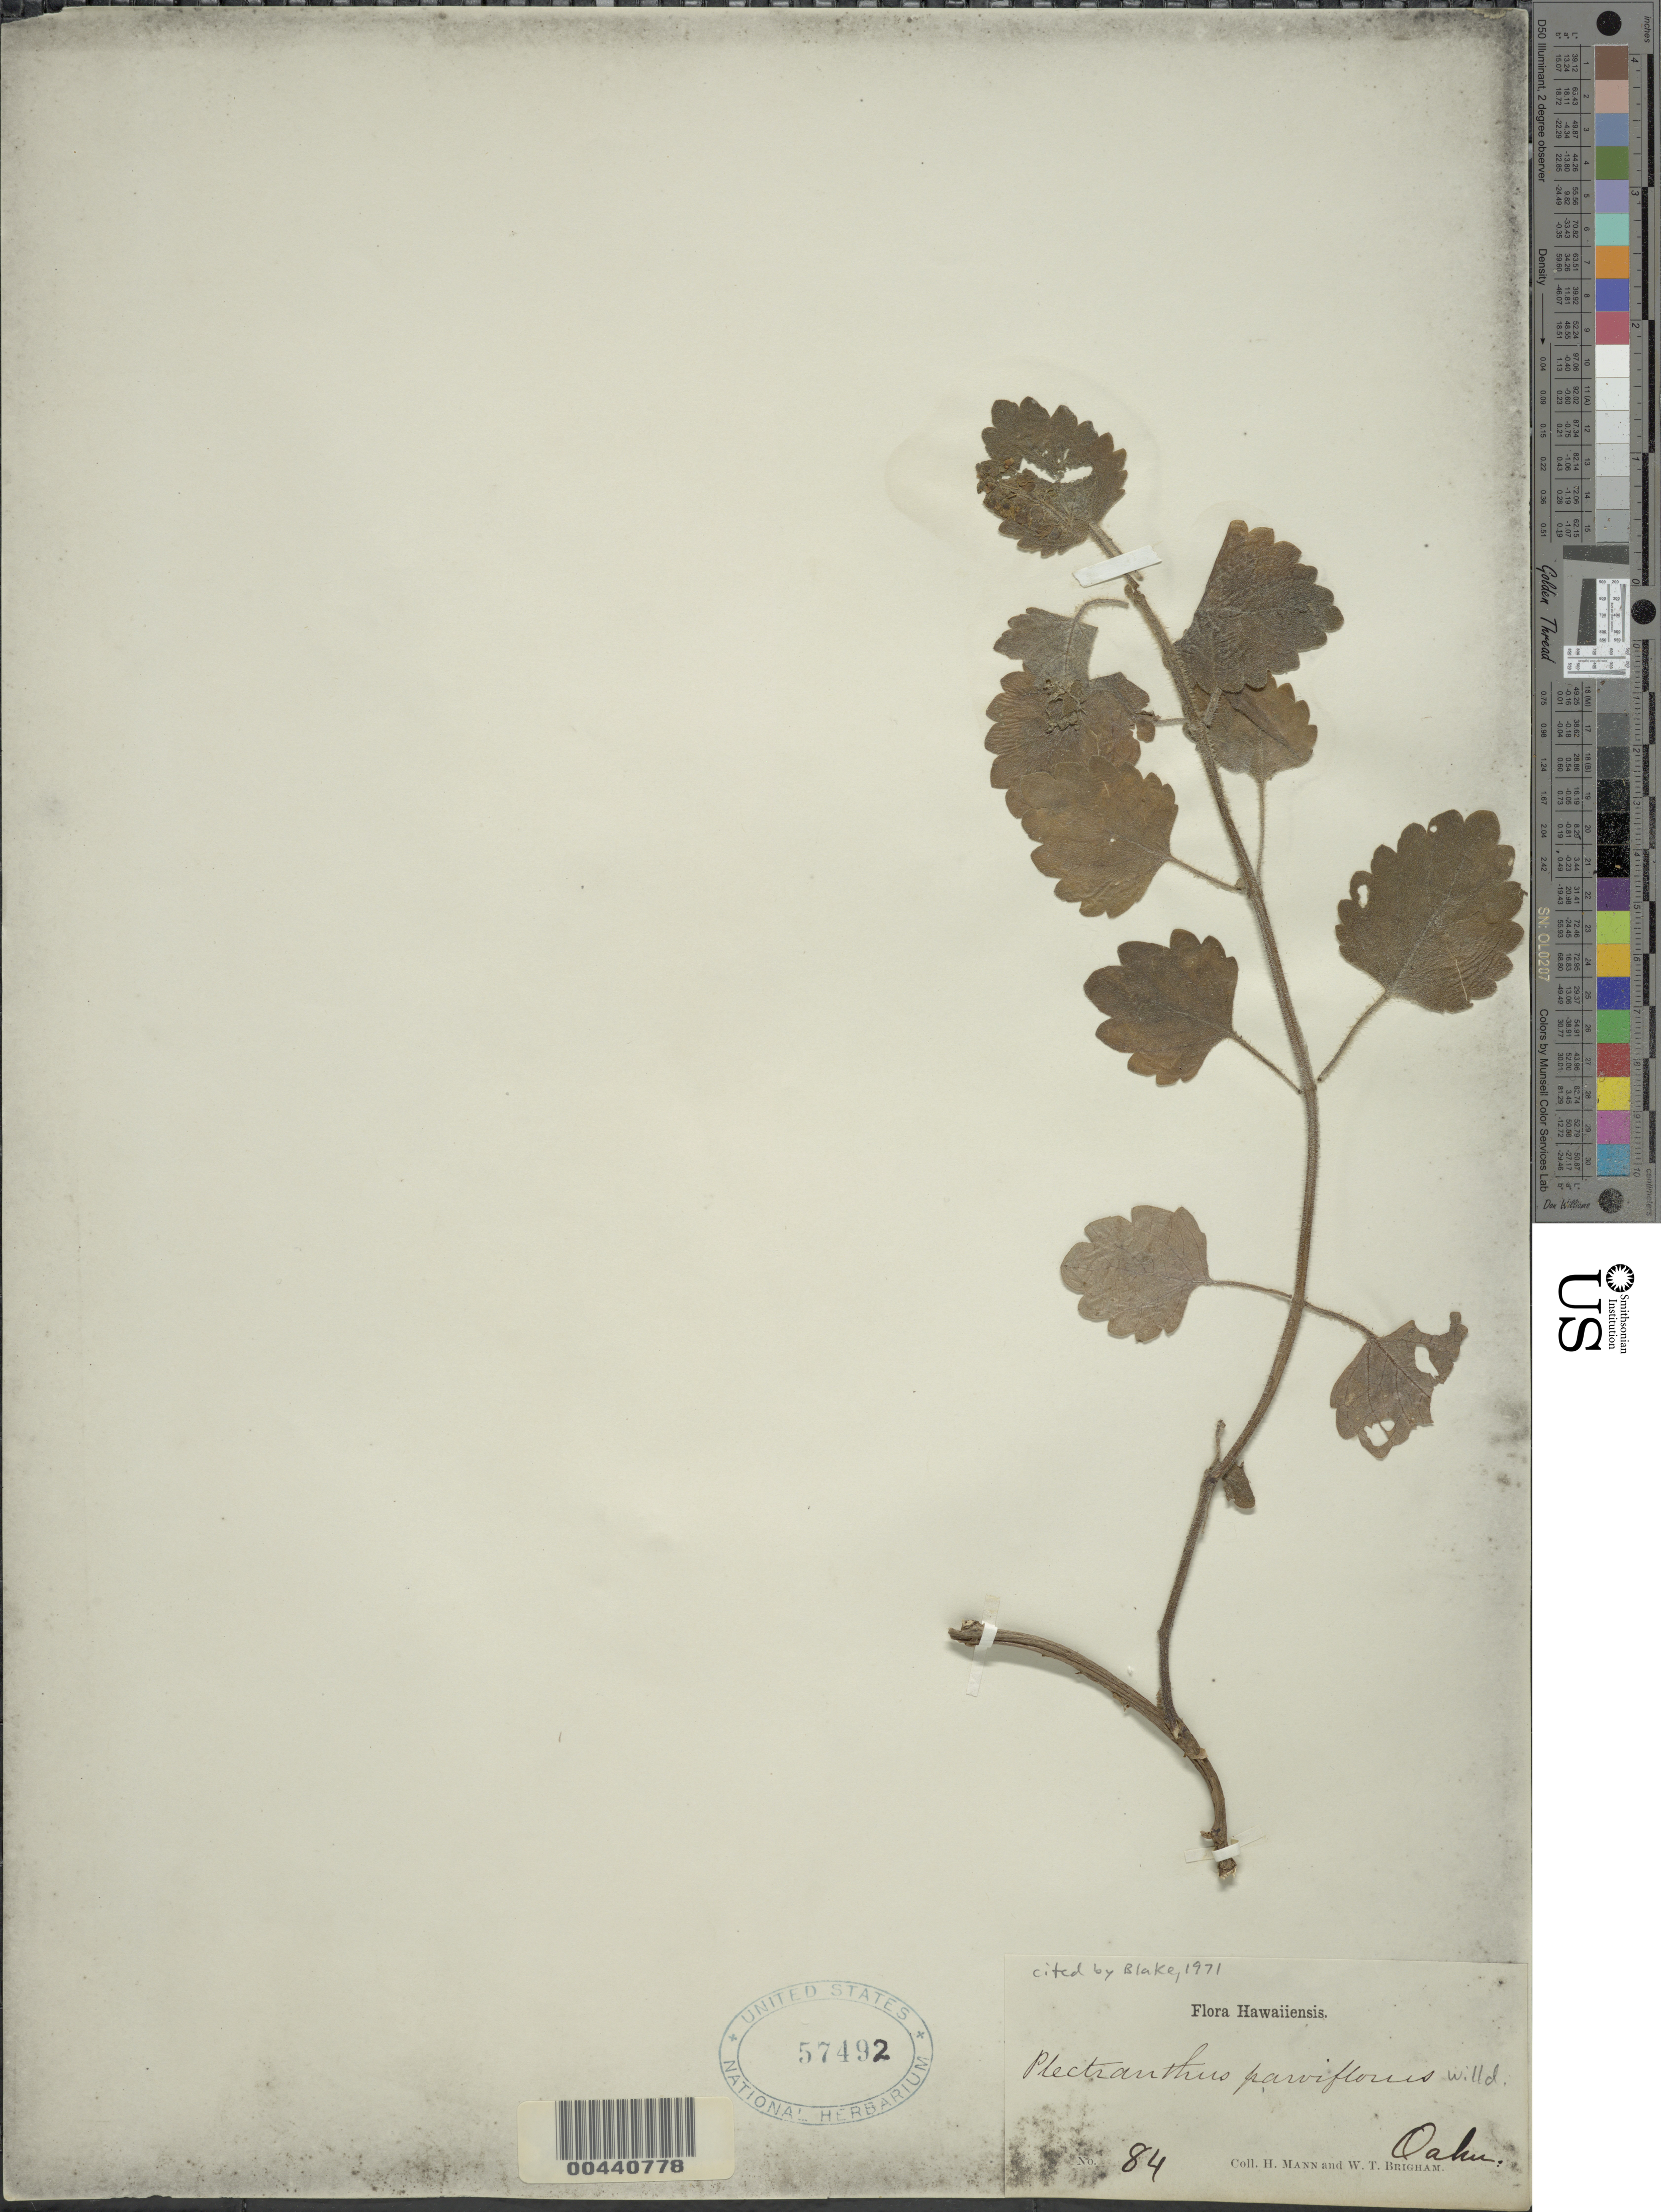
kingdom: Plantae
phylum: Tracheophyta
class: Magnoliopsida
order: Lamiales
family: Lamiaceae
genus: Coleus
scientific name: Coleus australis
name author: (Br.) A.J. Paton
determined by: Wagner, W. L., (BOT), Smithsonian Institution - National Museum of Natural History (UNITED STATES)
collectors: H. Mann & W. T. Brigham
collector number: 84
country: United States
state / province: Hawaii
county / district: Honolulu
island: Oahu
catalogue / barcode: US 57492